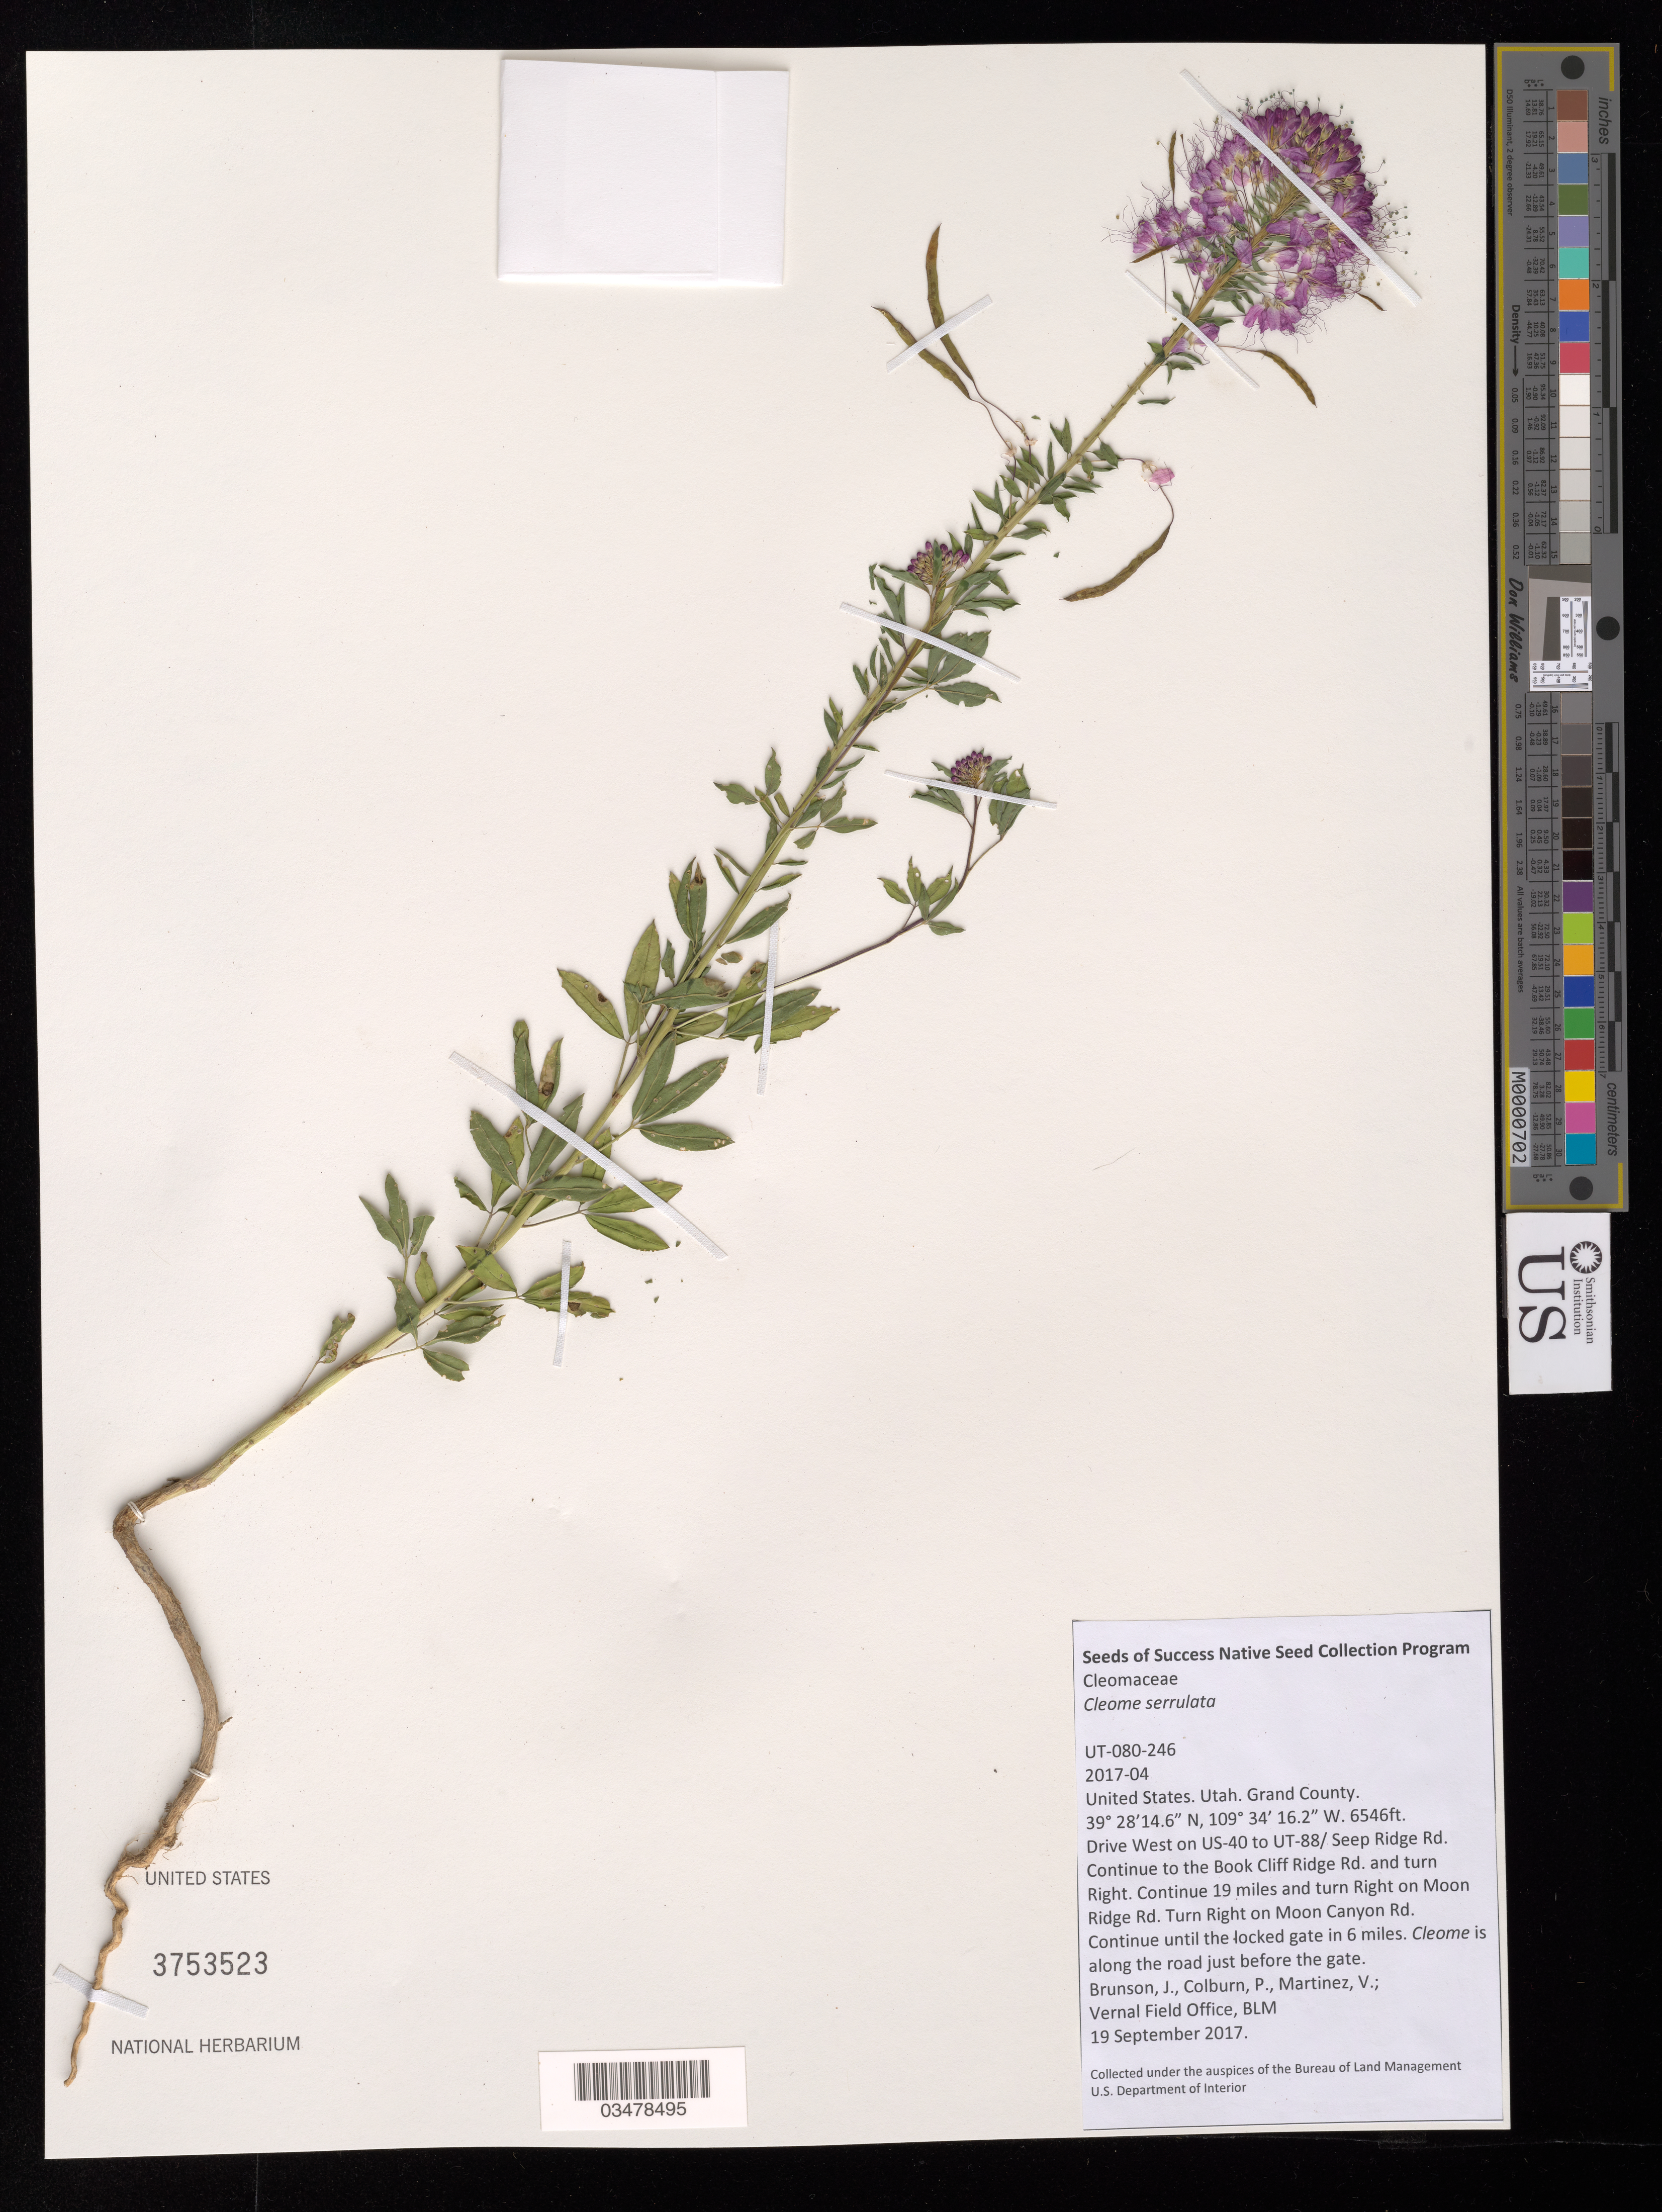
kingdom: Plantae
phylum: Tracheophyta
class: Magnoliopsida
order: Brassicales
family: Cleomaceae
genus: Cleomella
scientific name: Cleomella serrulata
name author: (Pursh) Roalson & J.C. Hall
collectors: J. Brunson, V. Martinez & P. Colburn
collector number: UT080-246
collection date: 2017-09-19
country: United States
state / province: Utah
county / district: Grand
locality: Moon Ridge road.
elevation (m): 1995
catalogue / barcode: US 3753523